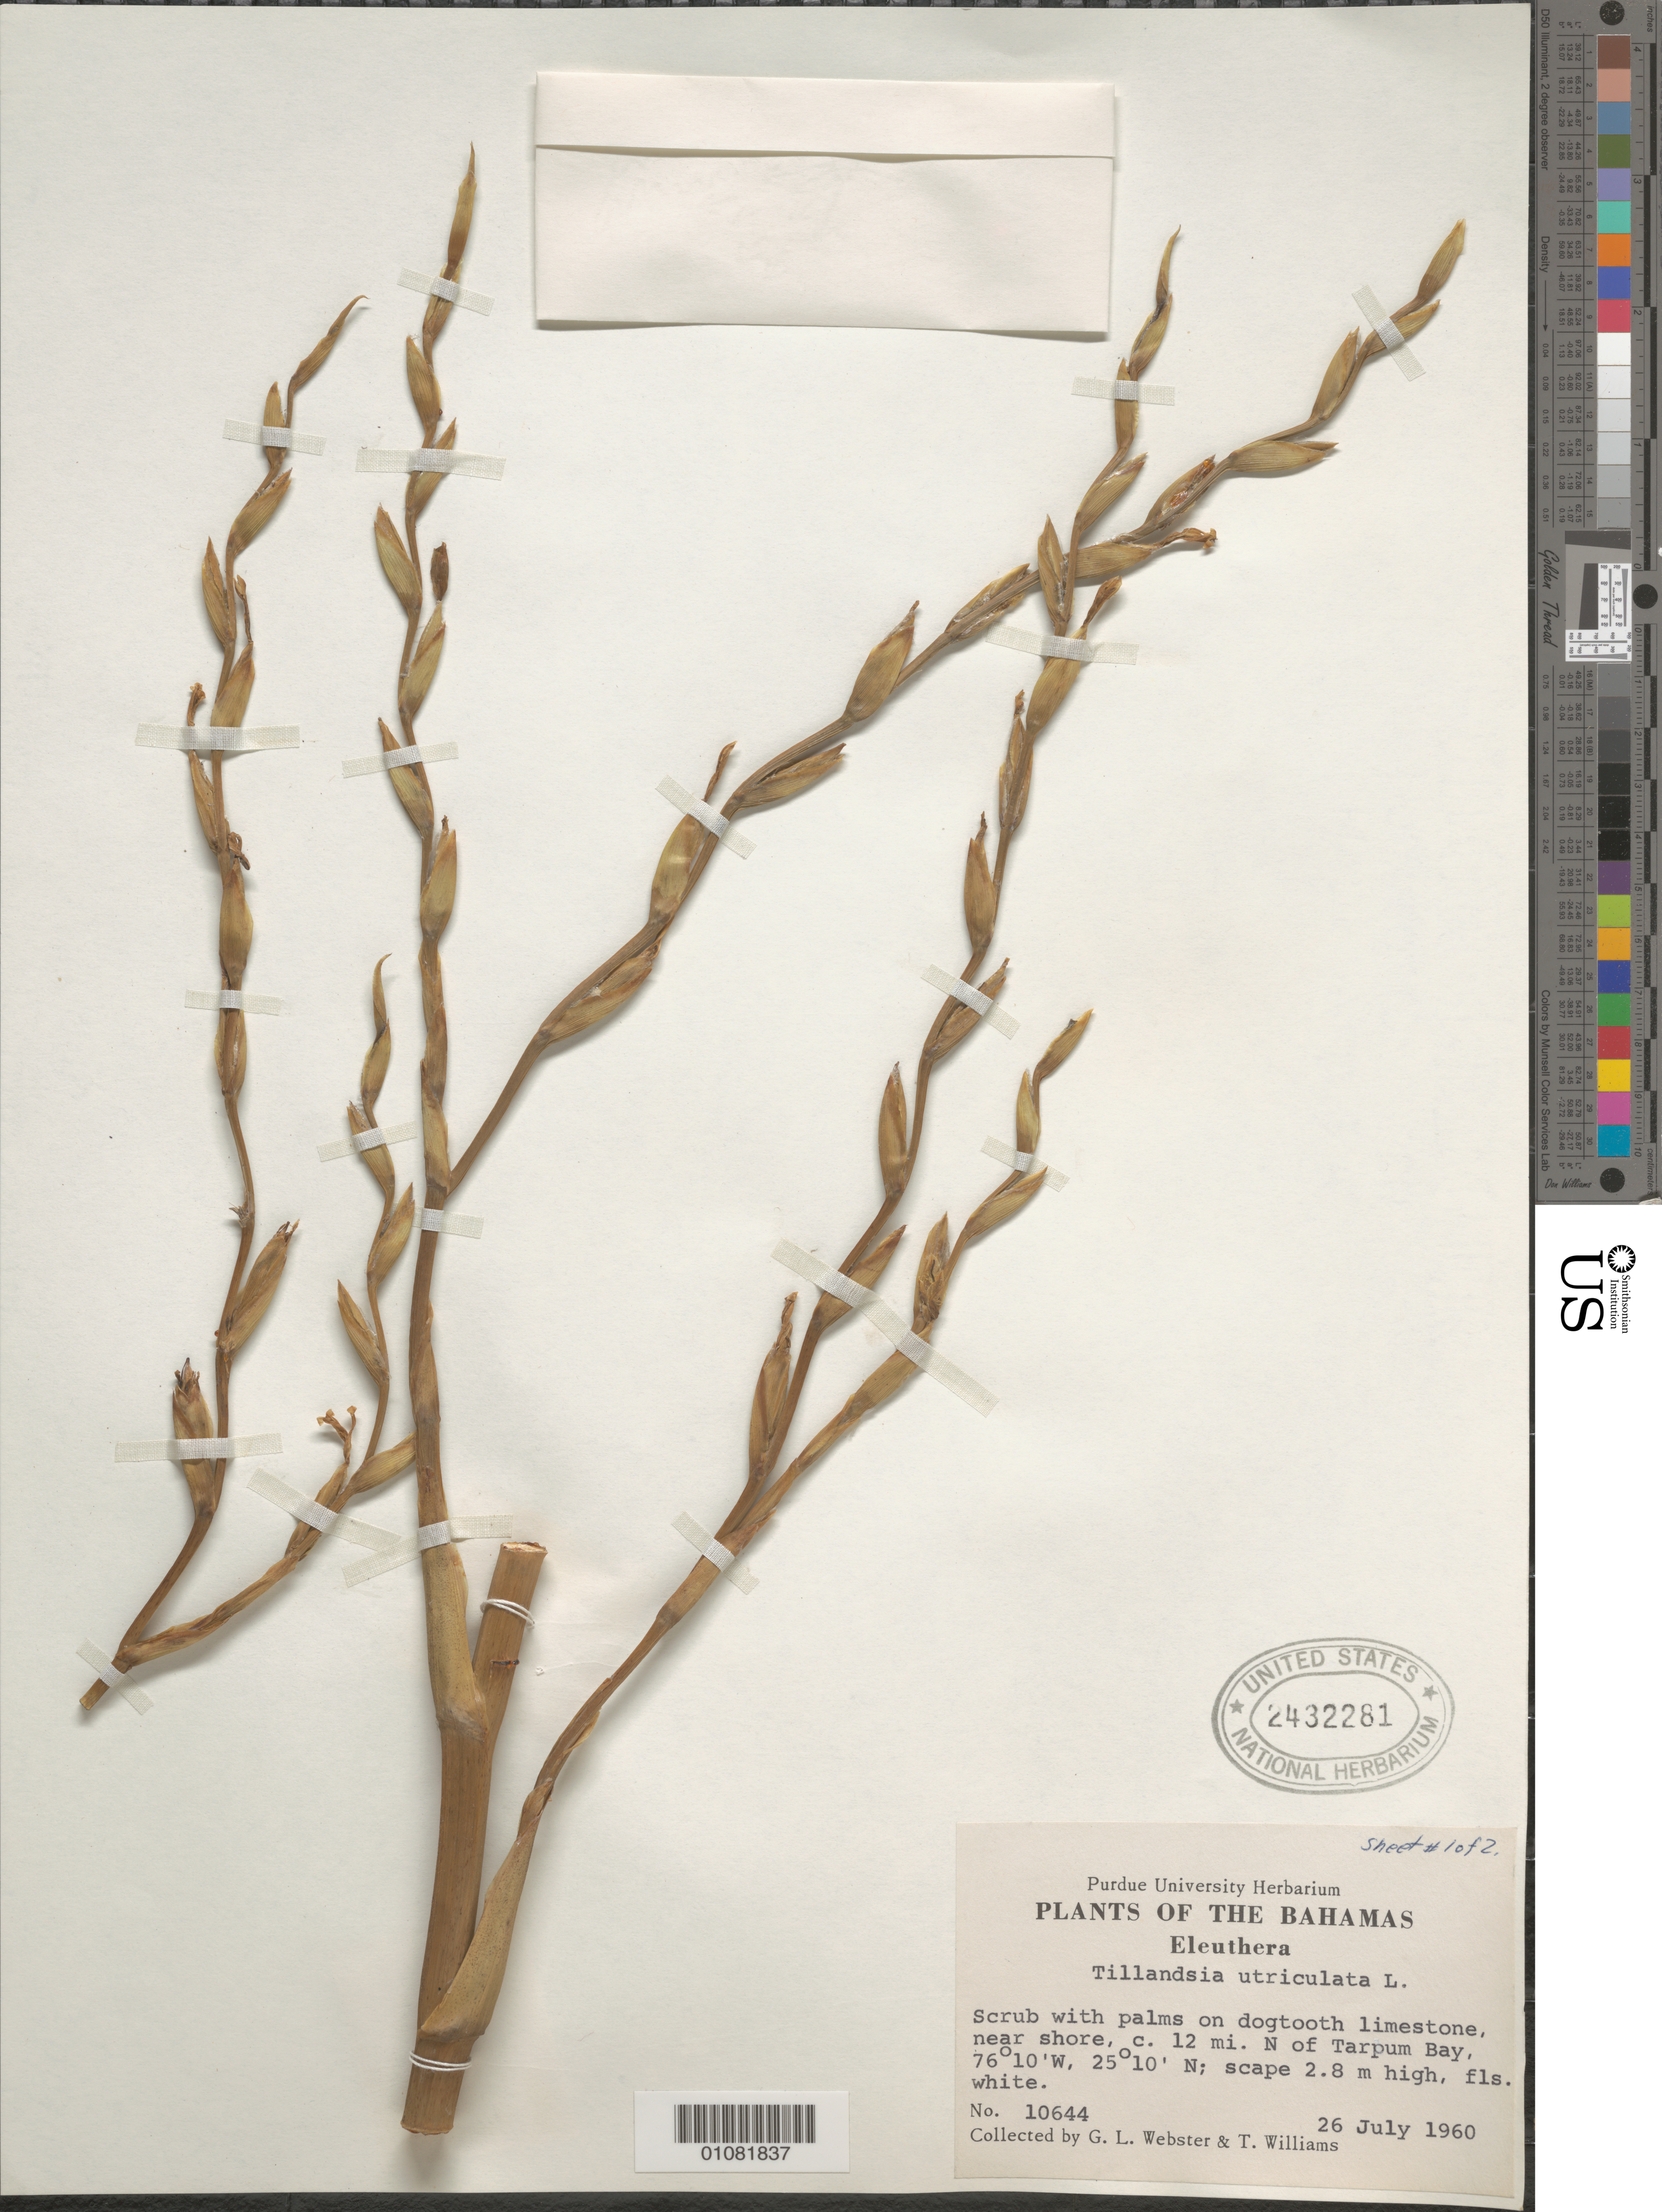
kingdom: Plantae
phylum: Tracheophyta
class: Liliopsida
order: Poales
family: Bromeliaceae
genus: Tillandsia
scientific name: Tillandsia utriculata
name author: L.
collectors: G. L. Webster & T. Williams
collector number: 10644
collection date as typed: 26 Jul 1960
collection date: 1960-07-26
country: Bahamas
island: Eleuthera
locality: c. 12 mi. N of Tarpum Bay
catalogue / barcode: US 2432281